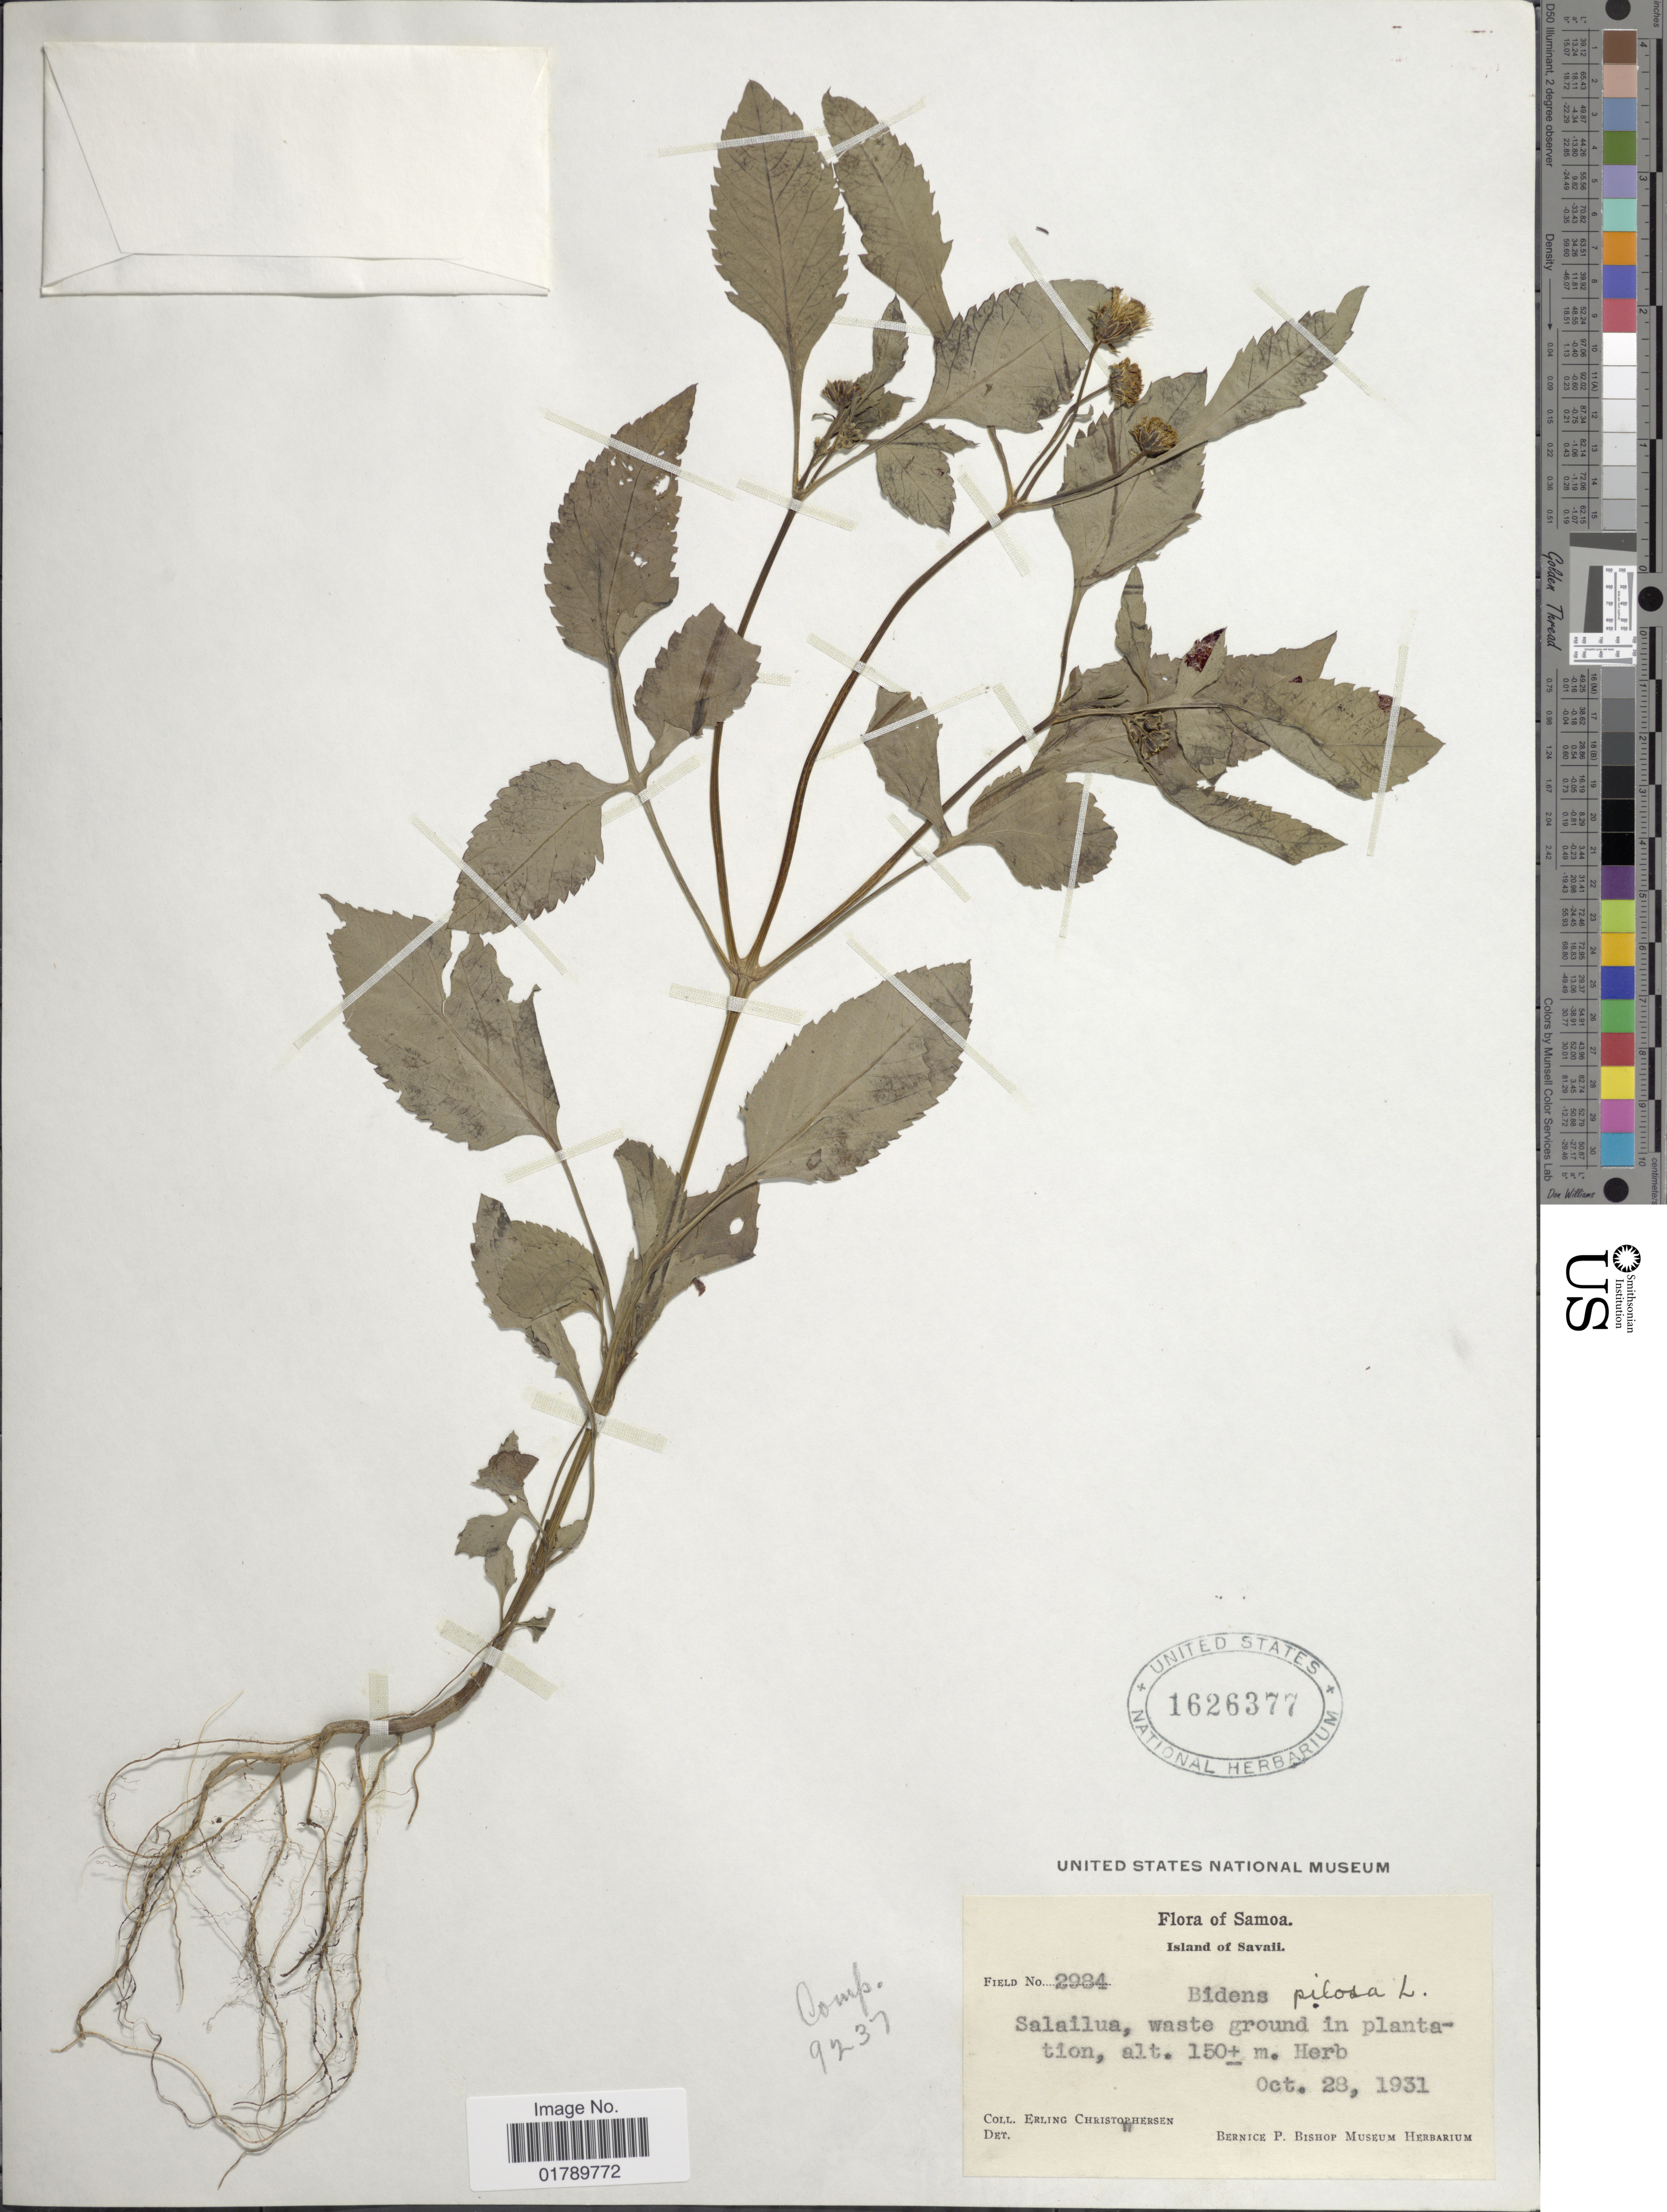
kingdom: Plantae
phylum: Tracheophyta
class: Magnoliopsida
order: Asterales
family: Asteraceae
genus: Bidens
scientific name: Bidens pilosa var. pilosa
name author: L.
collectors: E. Christophersen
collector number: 2984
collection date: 1931-10-28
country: Samoa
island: Savai'i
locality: Samoa, Island of Savaii. Salailua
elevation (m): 150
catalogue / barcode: US 1626377